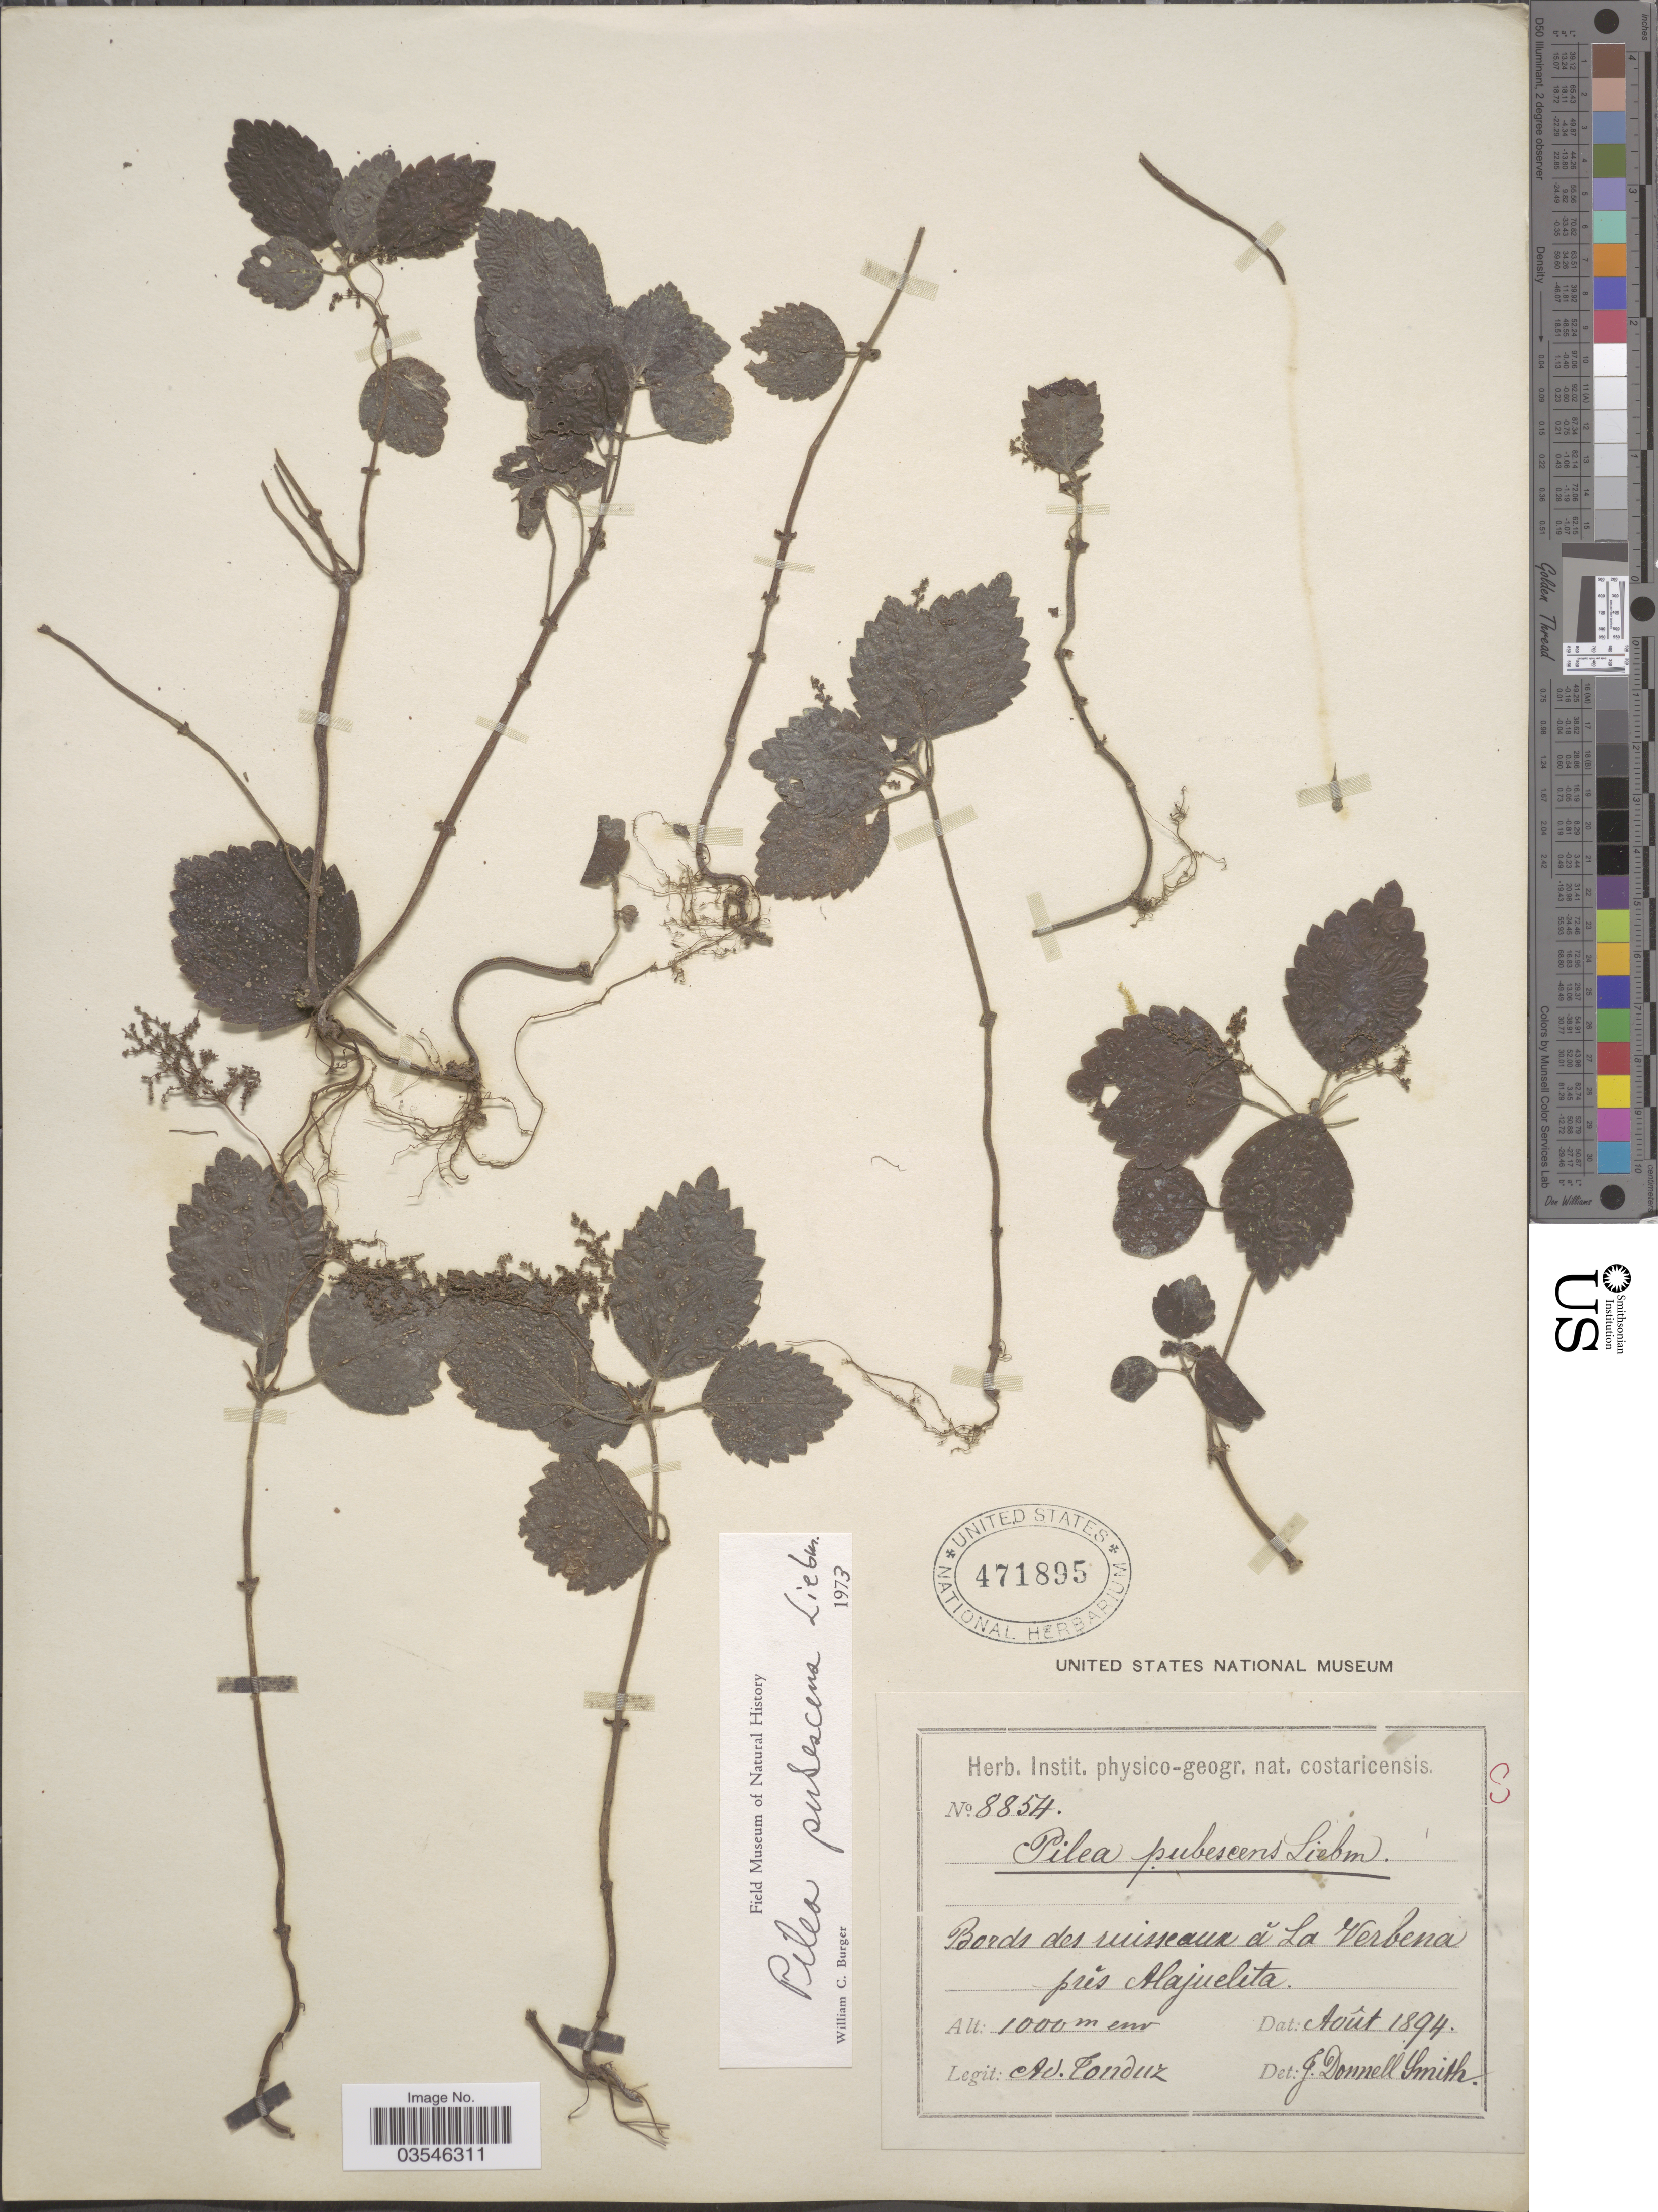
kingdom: Plantae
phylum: Tracheophyta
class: Magnoliopsida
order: Rosales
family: Urticaceae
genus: Pilea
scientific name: Pilea pubescens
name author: Liebm.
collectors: A. Tonduz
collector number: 8854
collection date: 1894-08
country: Costa Rica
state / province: Alajuela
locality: Bords des ruisseaux á La Verbena prés Alajuelita.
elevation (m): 1000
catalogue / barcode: US 471895